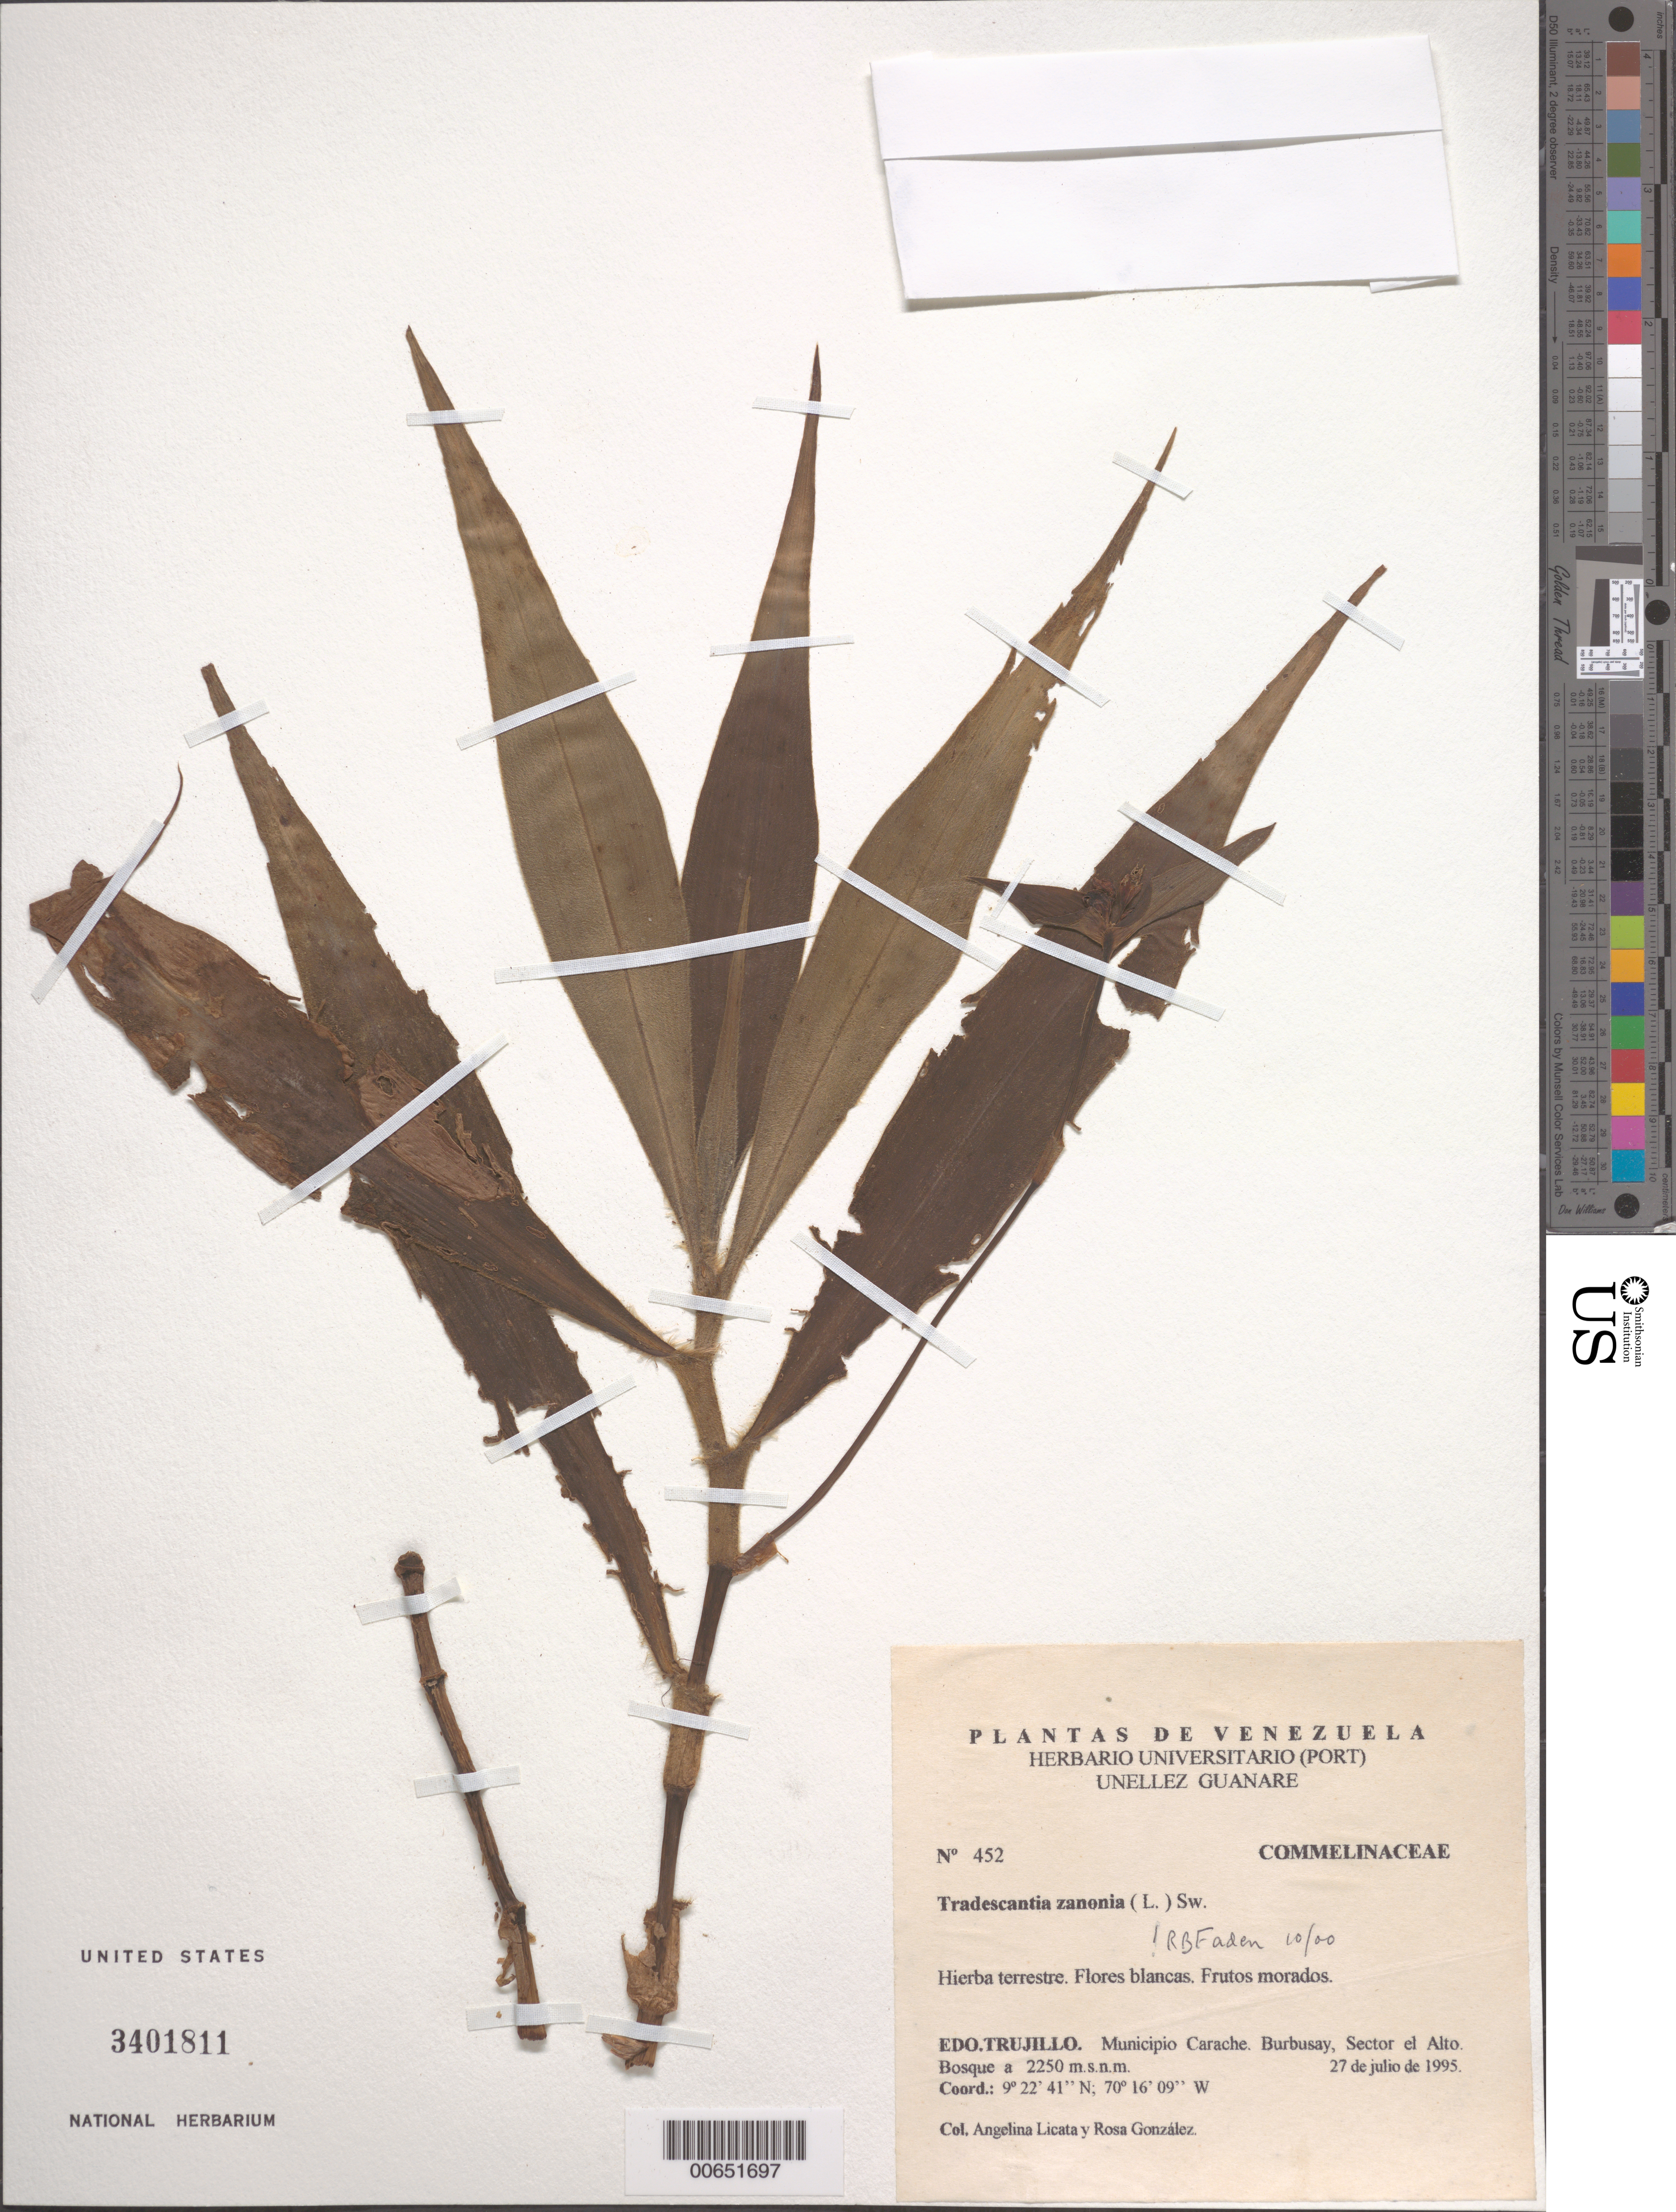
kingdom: Plantae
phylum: Tracheophyta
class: Liliopsida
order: Commelinales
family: Commelinaceae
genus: Tradescantia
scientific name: Tradescantia zanonia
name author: (L.) Sw.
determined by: Faden, Robert B., (US), Smithsonian Institution - National Museum of Natural History (UNITED STATES)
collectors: A. Licata & R. González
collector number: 452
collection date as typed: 27 Jul 1995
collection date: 1995-07-27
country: Venezuela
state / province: Trujillo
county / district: Carache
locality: Burbusay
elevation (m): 2250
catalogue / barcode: US 3401811